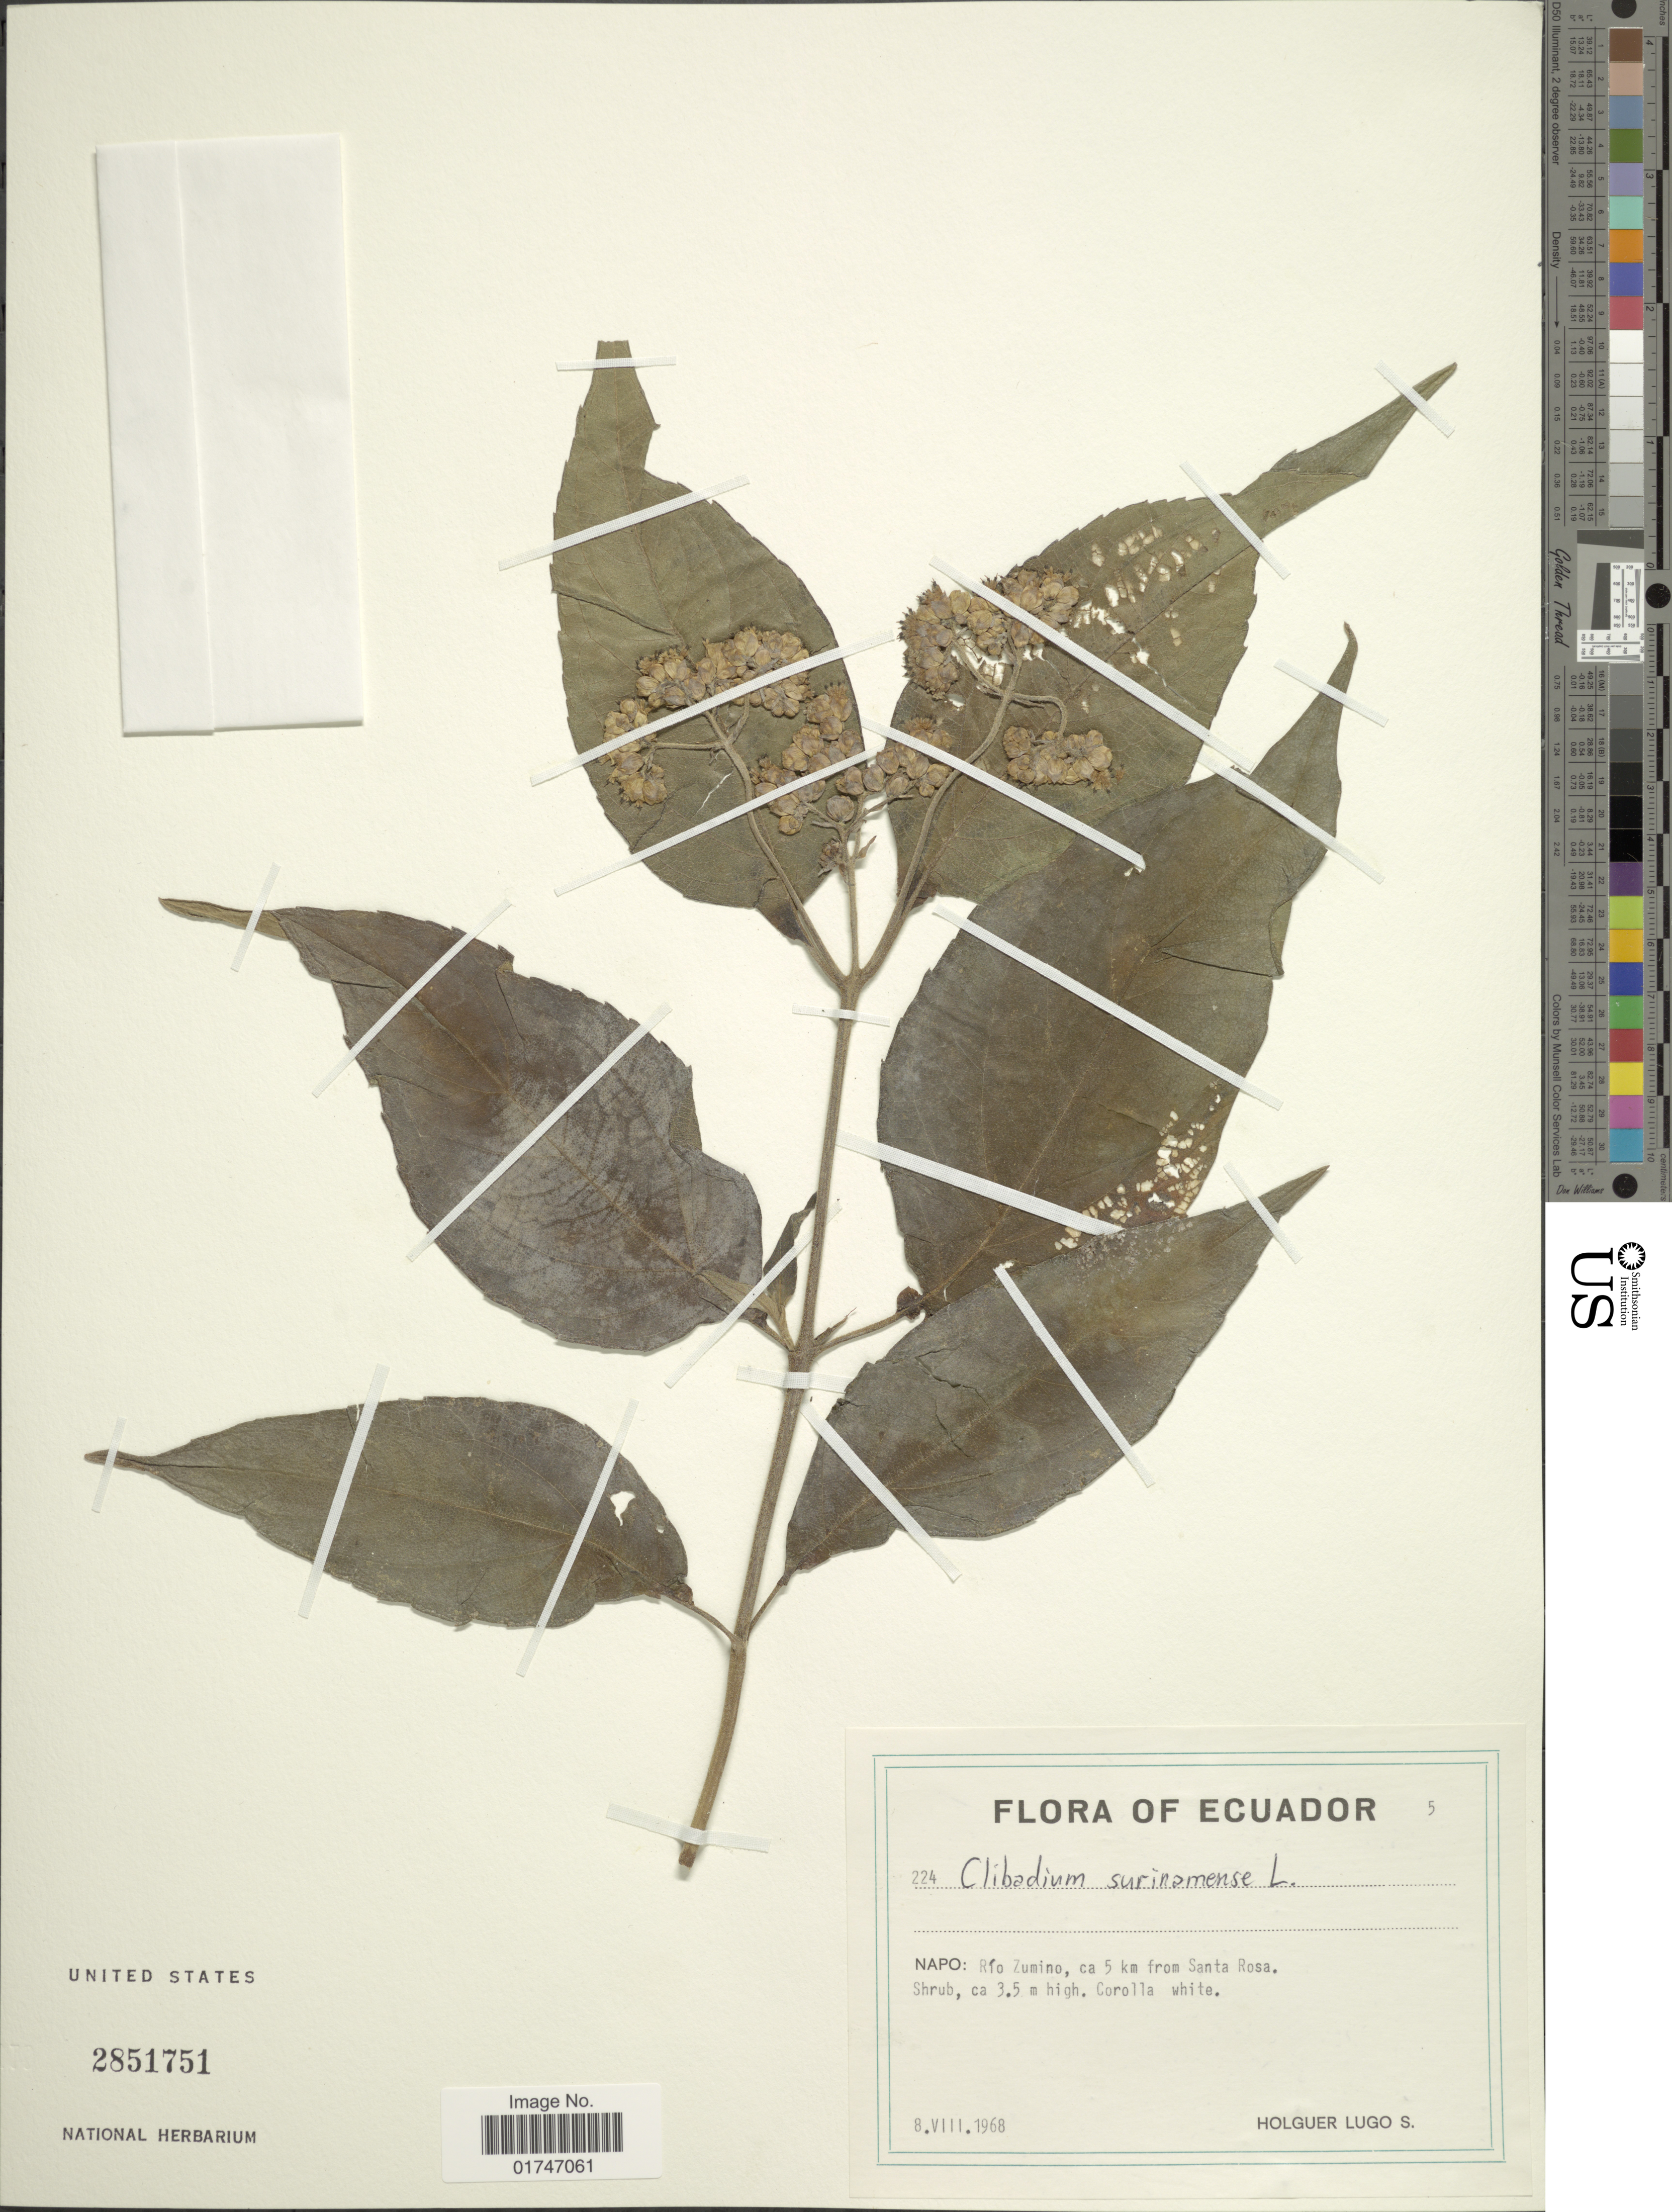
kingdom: Plantae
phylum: Tracheophyta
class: Magnoliopsida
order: Asterales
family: Asteraceae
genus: Clibadium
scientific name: Clibadium surinamense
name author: L.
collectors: H. Lugo S.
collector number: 224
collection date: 1968-08-08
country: Ecuador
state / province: Napo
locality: Napo: Río Zumico, ca 5 km from Santa Rosa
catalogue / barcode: US 2851751